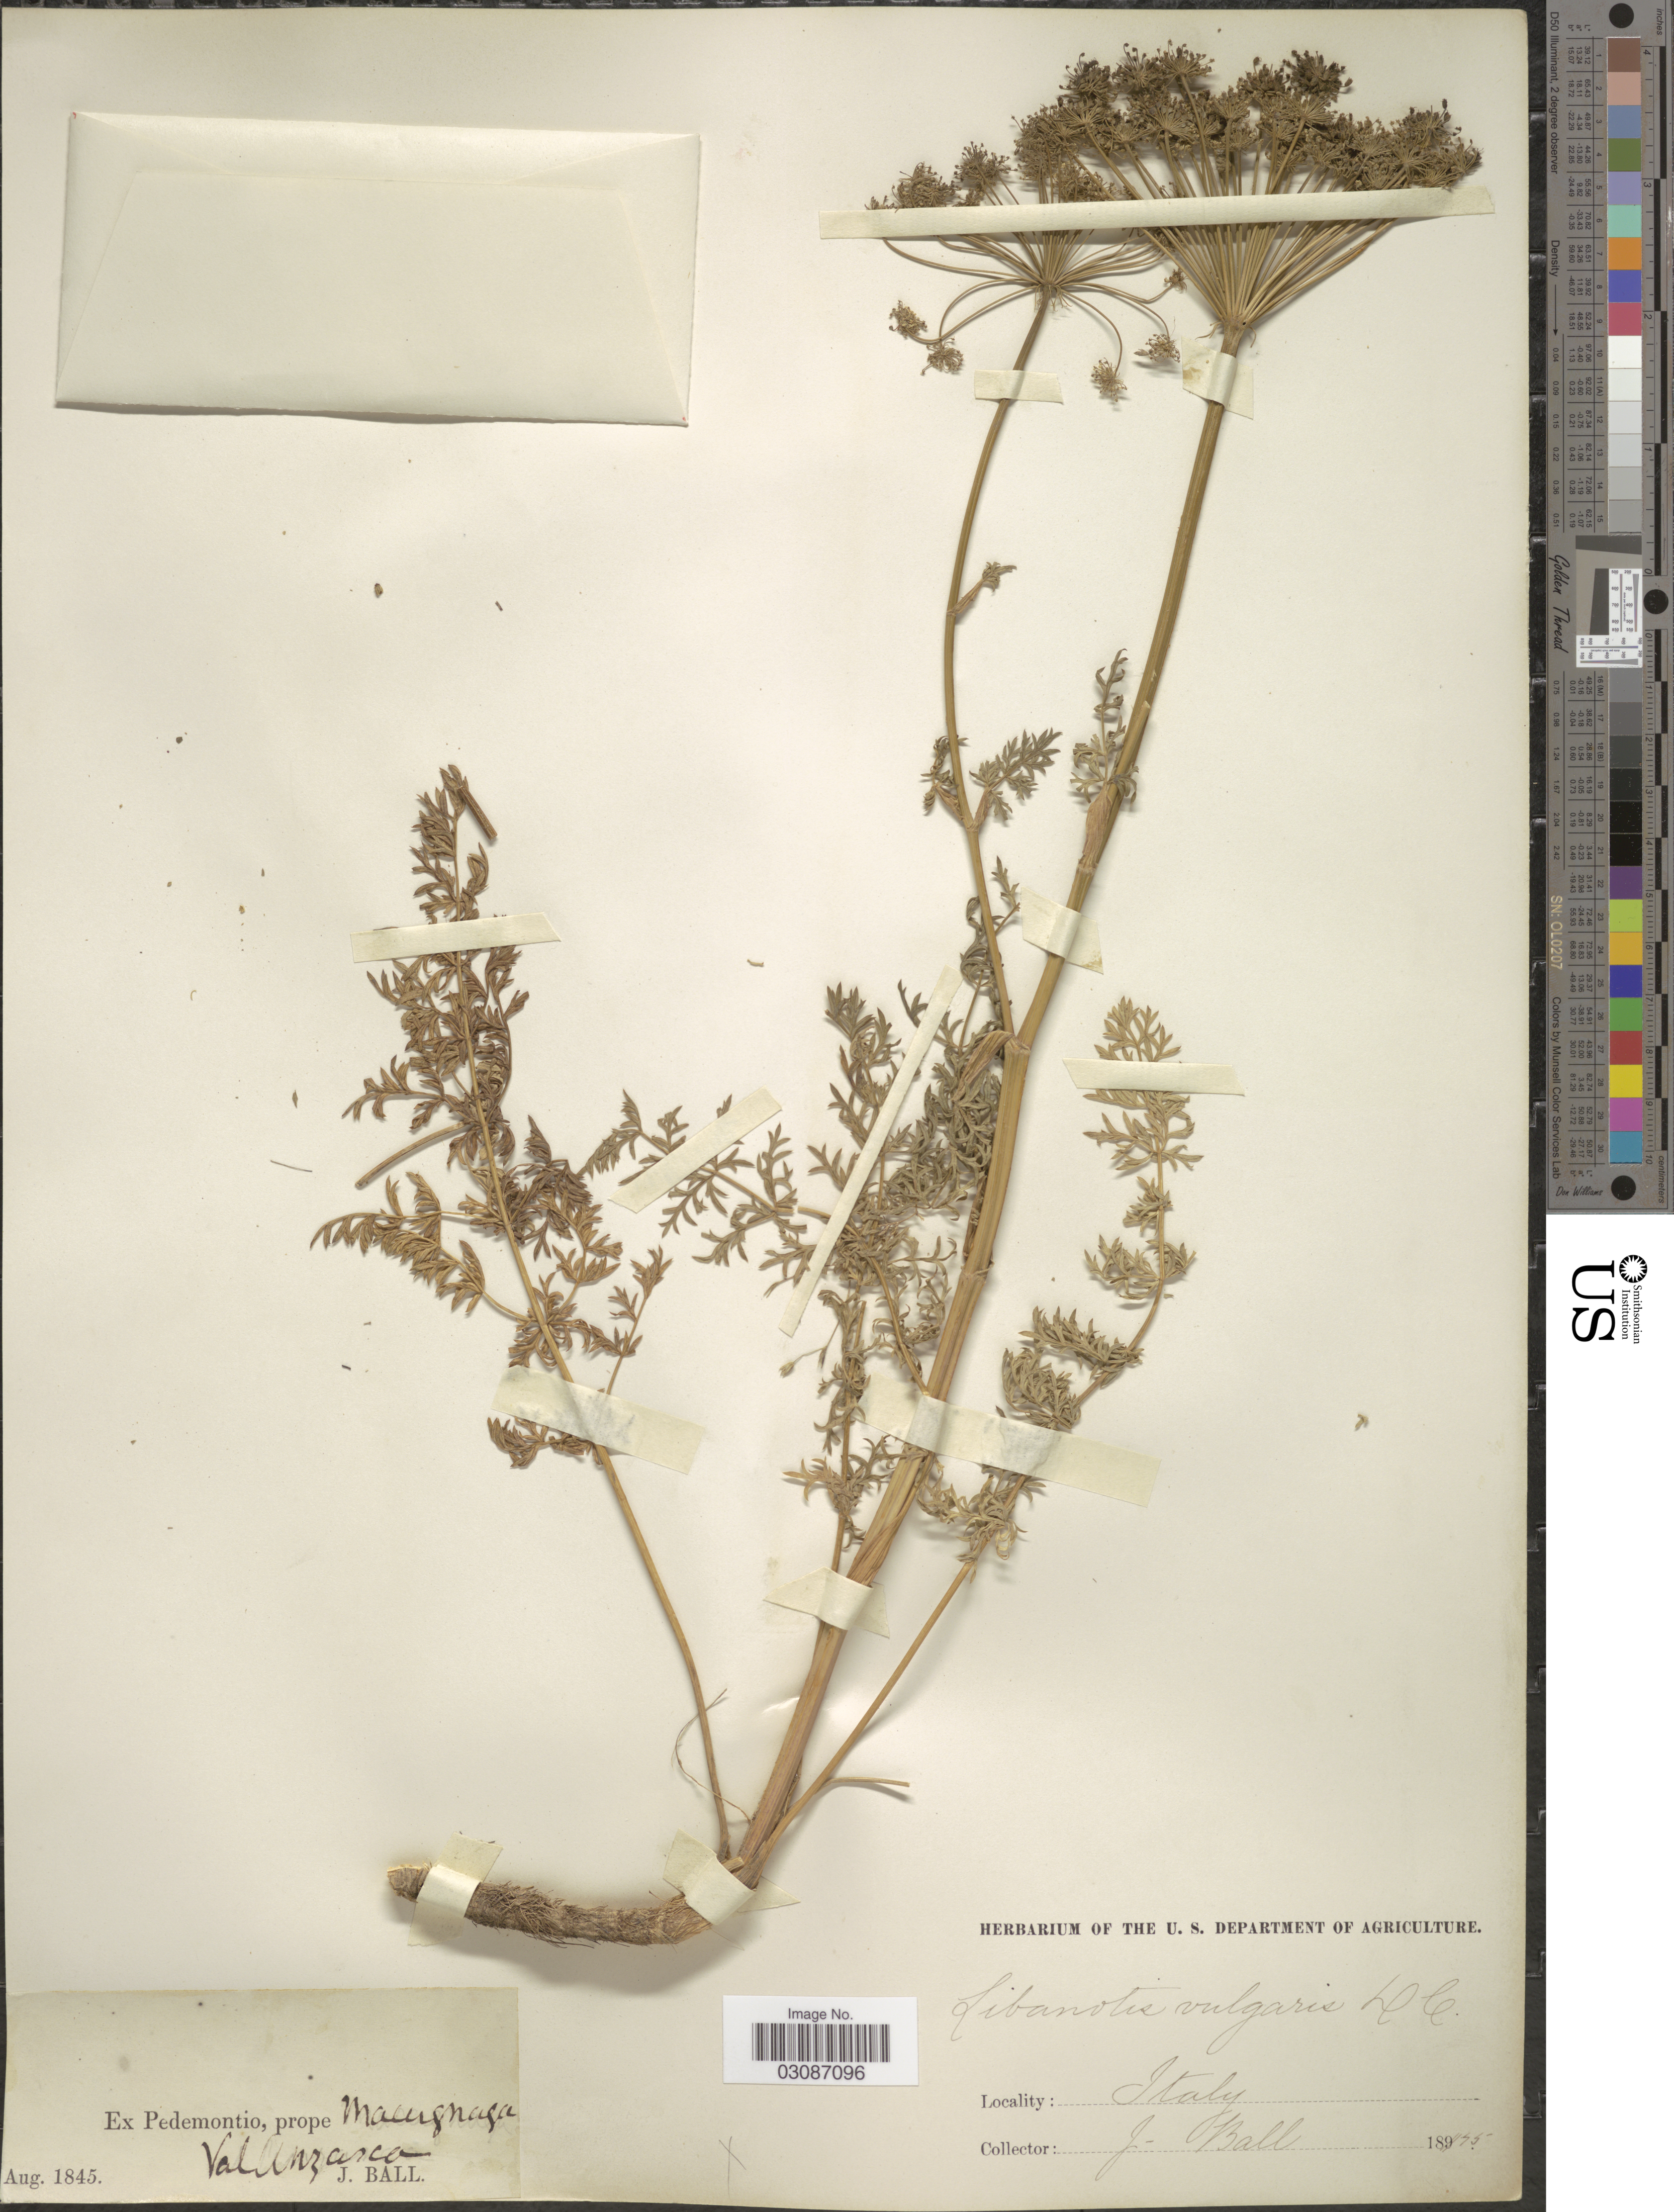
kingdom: Plantae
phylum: Tracheophyta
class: Magnoliopsida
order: Apiales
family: Apiaceae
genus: Seseli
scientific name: Seseli libanotis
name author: Koch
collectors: J. Ball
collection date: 1845-08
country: Italy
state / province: Piedmont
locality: Ex Pedmontio, prope Macugnaga.